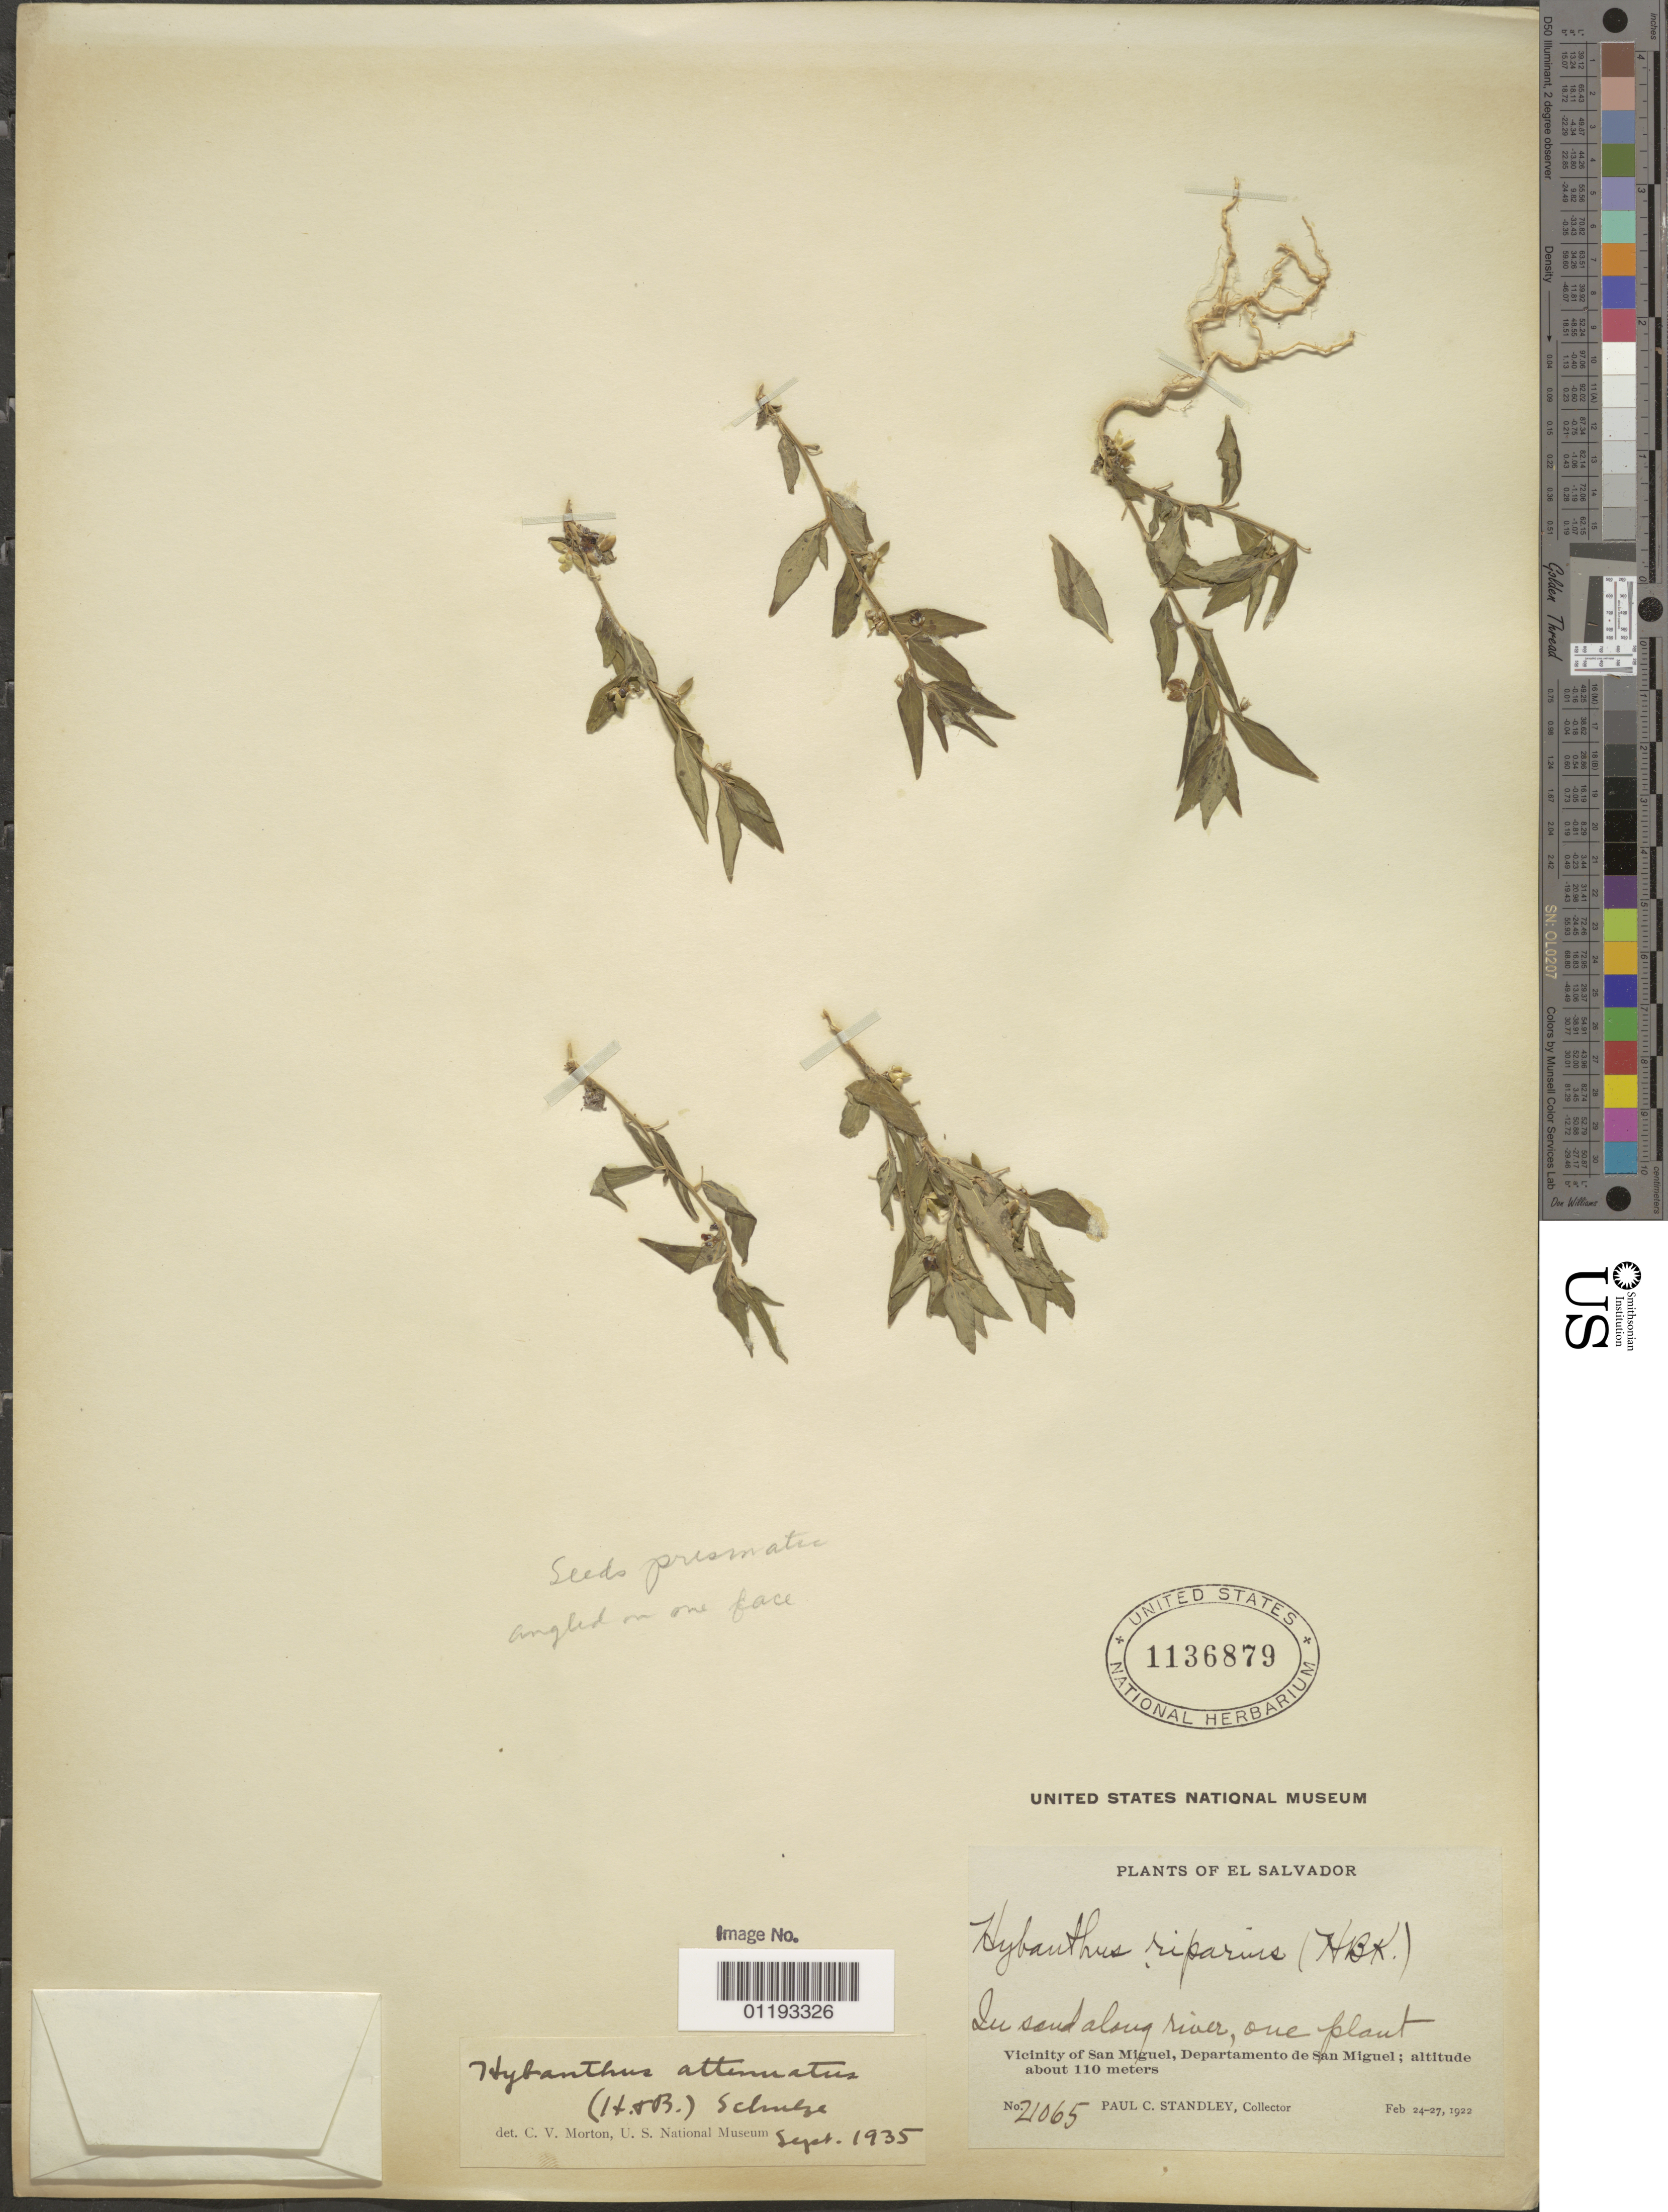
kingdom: Plantae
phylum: Tracheophyta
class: Magnoliopsida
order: Malpighiales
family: Violaceae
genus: Pombalia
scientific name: Pombalia attenuata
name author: (Humb. & Bonpl. ex Willd.) Paula-Souza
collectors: P. C. Standley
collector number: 21065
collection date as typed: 24 Feb 1922 to 27 Feb 1922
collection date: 1922-02-24/1922-02-27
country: El Salvador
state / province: San Miguel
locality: Vicinity of San Miguel.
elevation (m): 110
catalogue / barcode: US 1136879